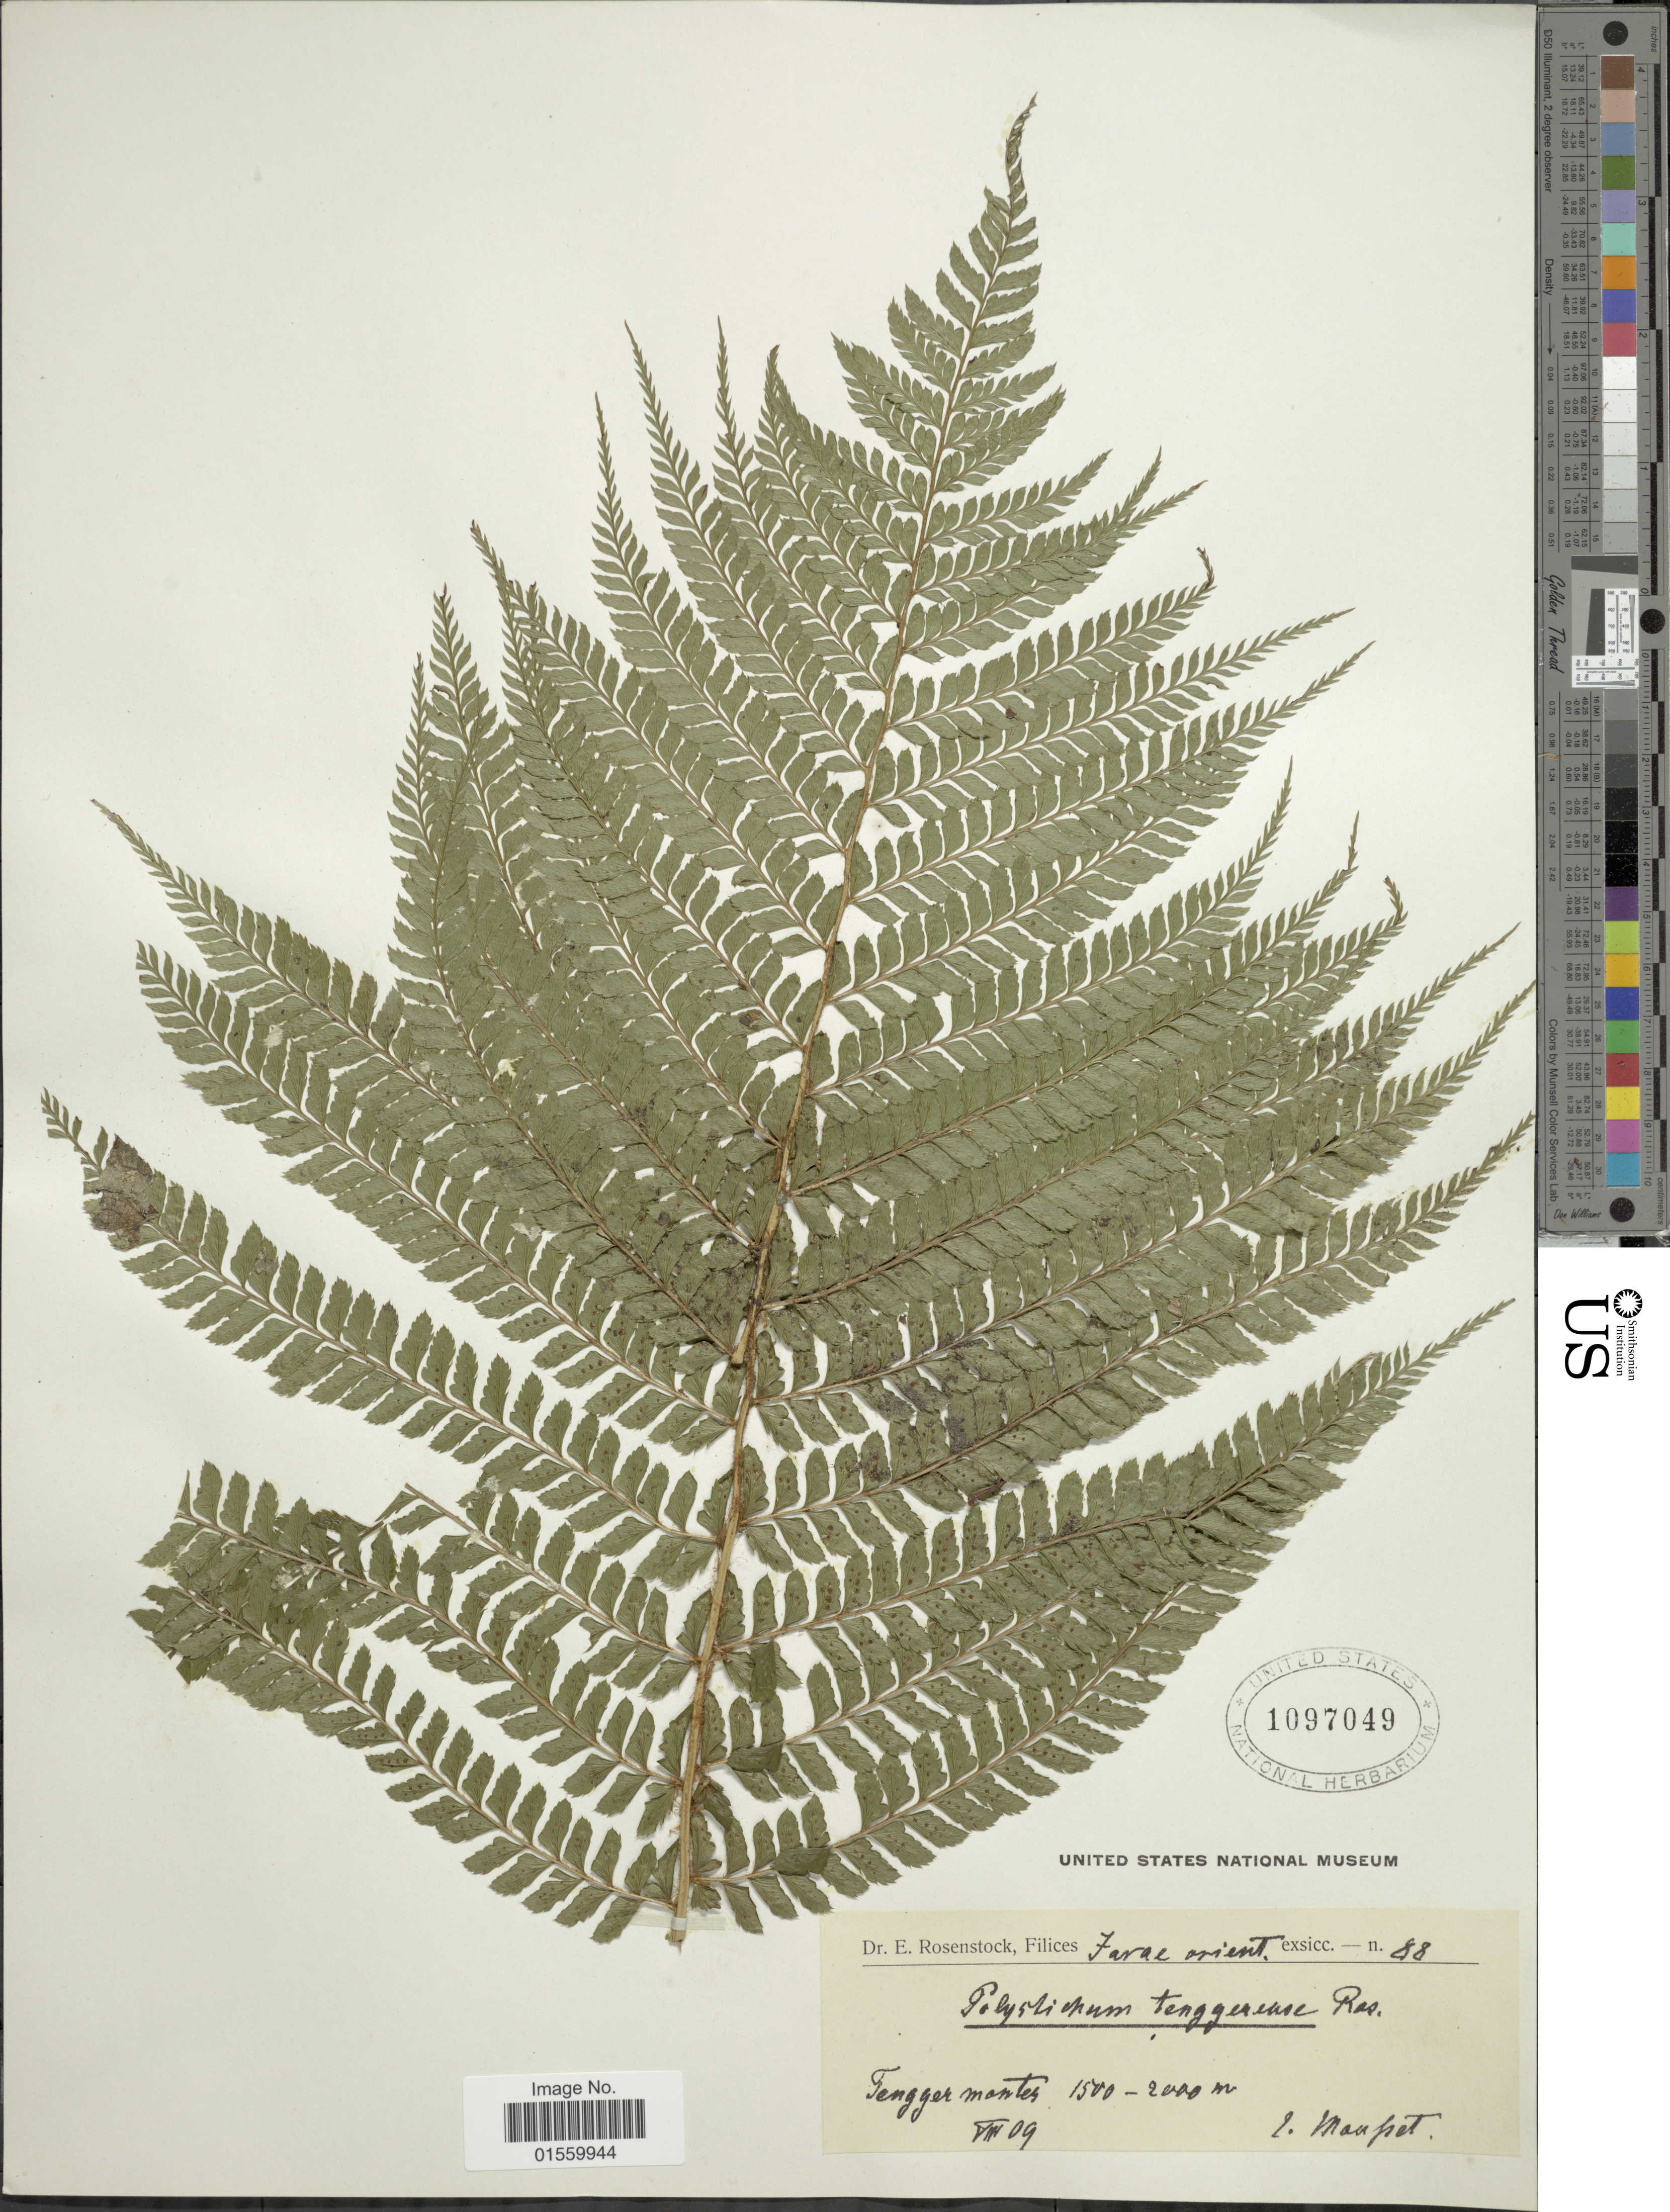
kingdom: Plantae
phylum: Tracheophyta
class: Polypodiopsida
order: Polypodiales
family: Dryopteridaceae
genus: Polystichum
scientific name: Polystichum mucronifolium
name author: (Blume) C. Presl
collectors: Mousset, --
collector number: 88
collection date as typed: Transcribed d/m/y: /8/9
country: Indonesia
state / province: Java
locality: Javae orient., Tengger montes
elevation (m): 1500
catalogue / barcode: US 1097049